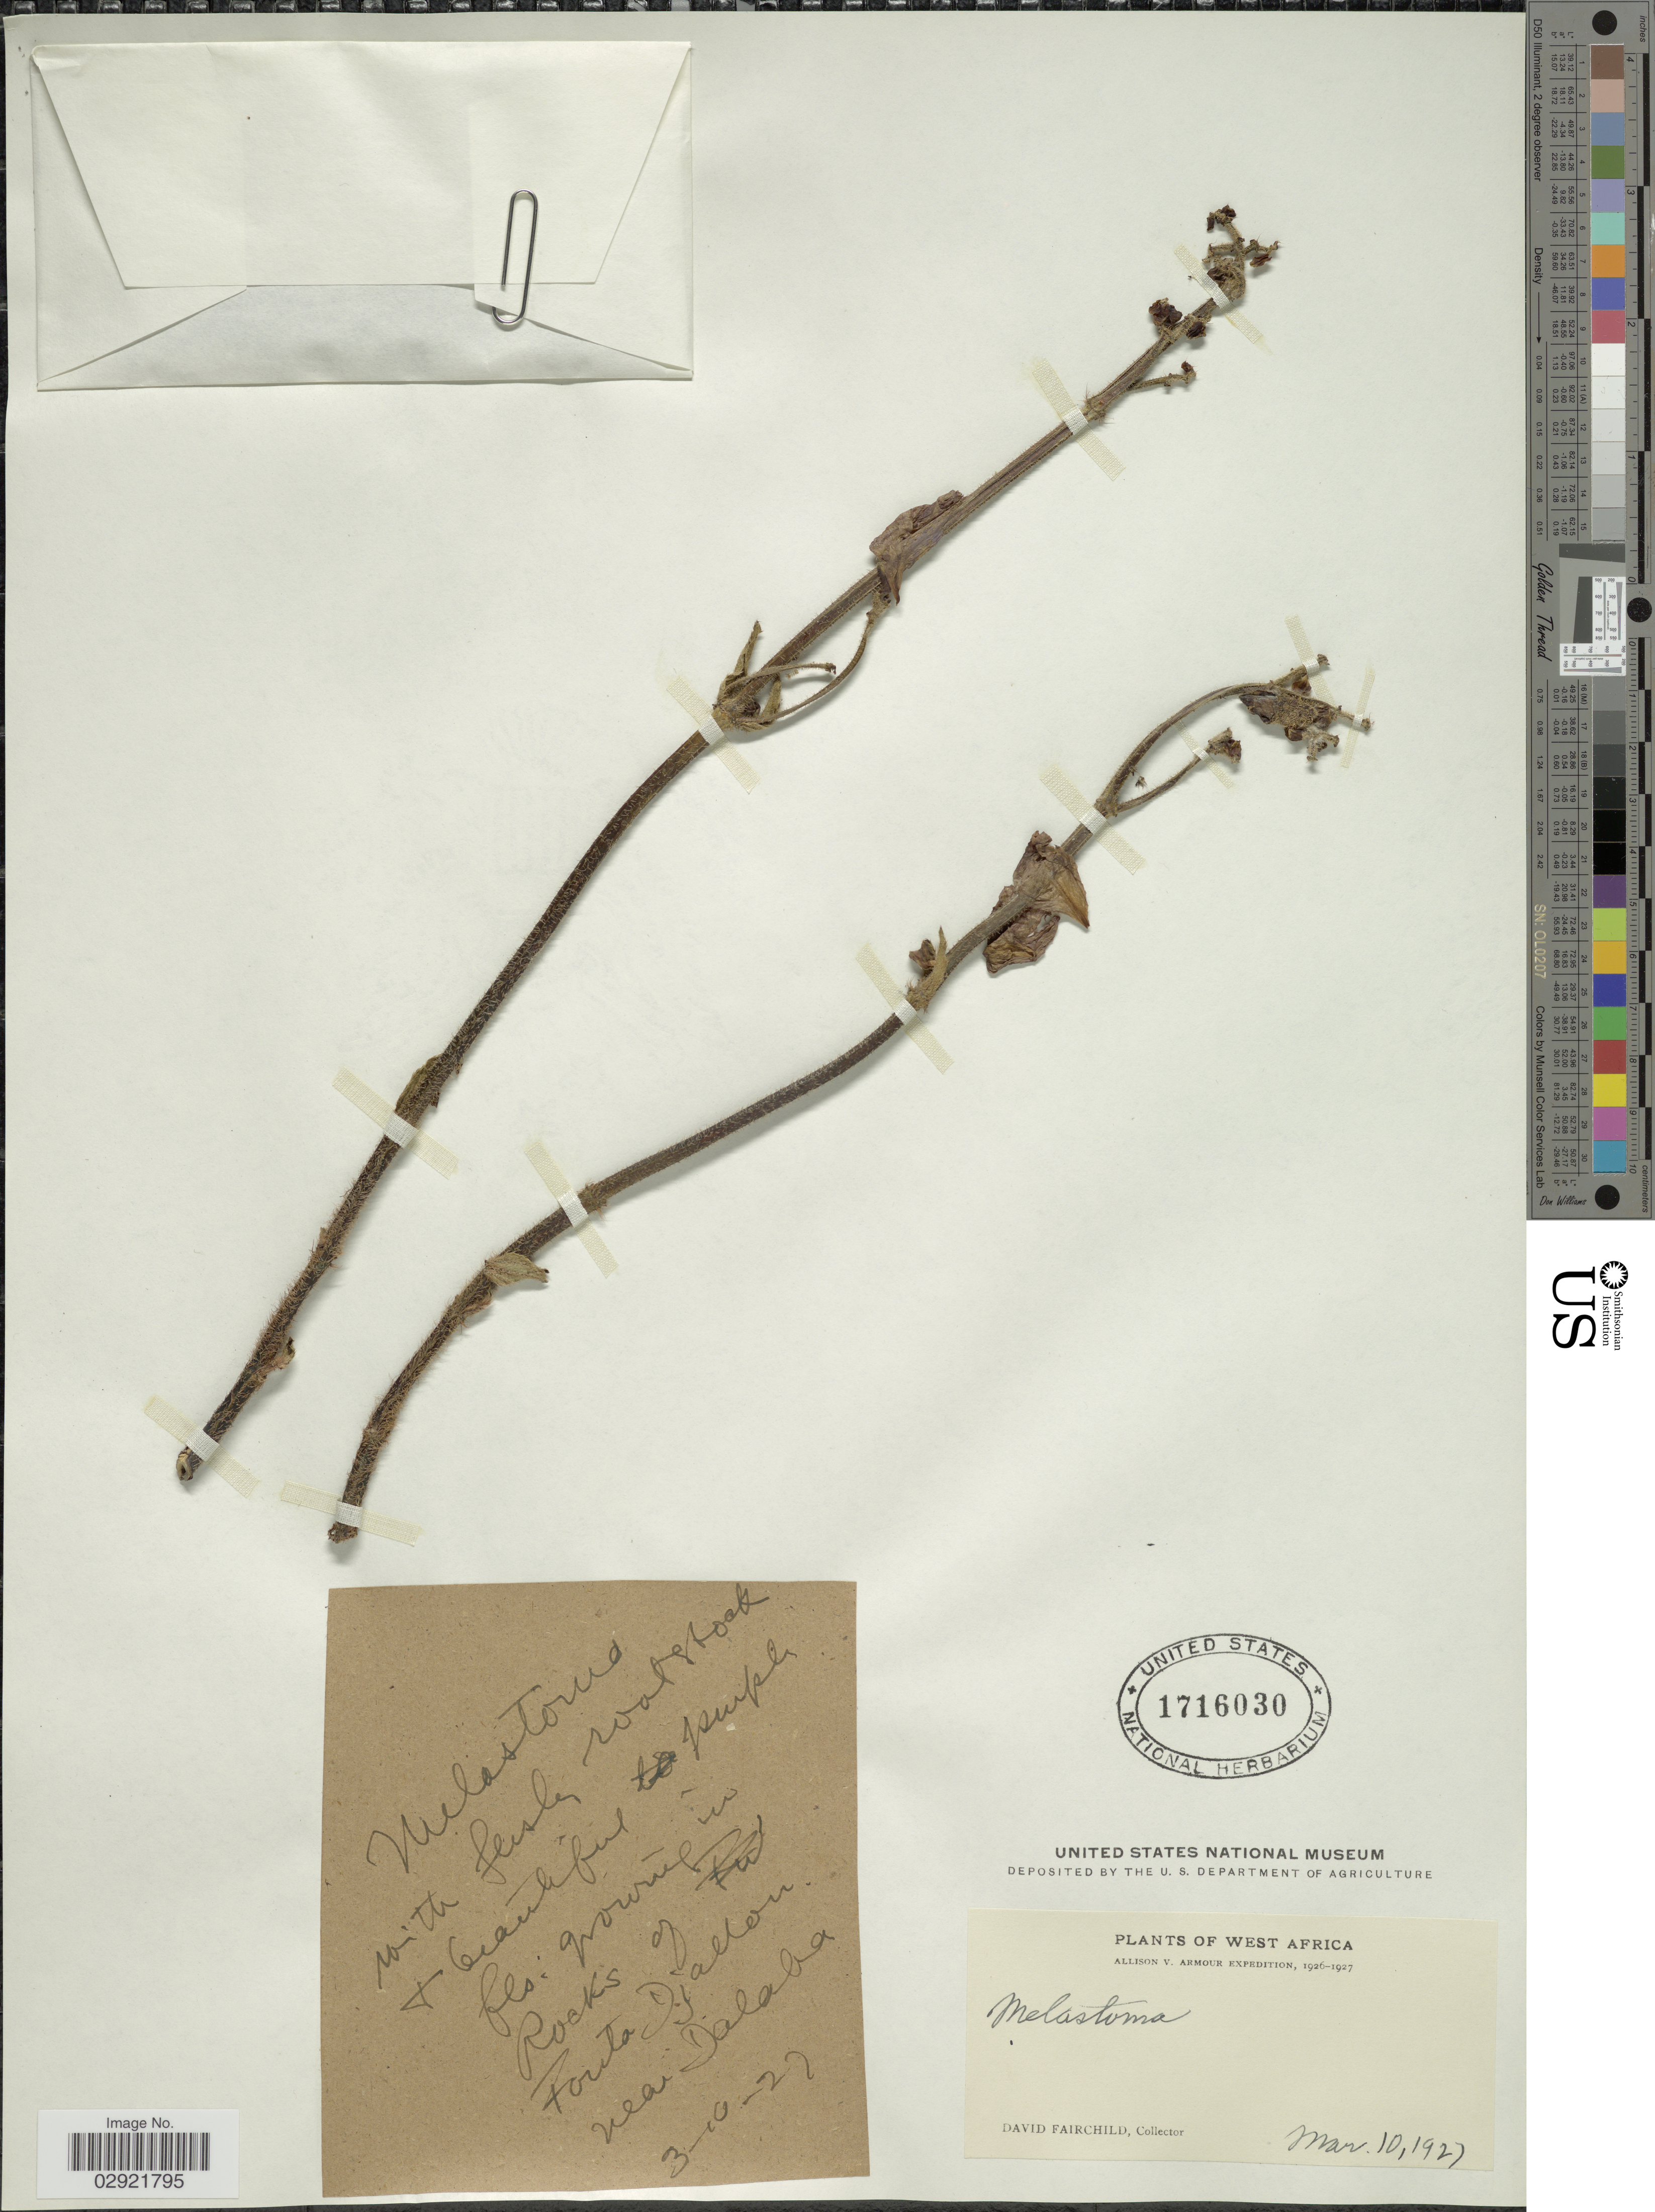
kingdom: Plantae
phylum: Tracheophyta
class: Magnoliopsida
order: Myrtales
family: Melastomataceae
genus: Melastoma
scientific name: Melastoma sp.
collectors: D. Fairchild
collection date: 1927-03-10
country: Guinea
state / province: Mamou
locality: West Africa. Rocks of Fouta Djallon near Dalaba.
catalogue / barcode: US 1716030